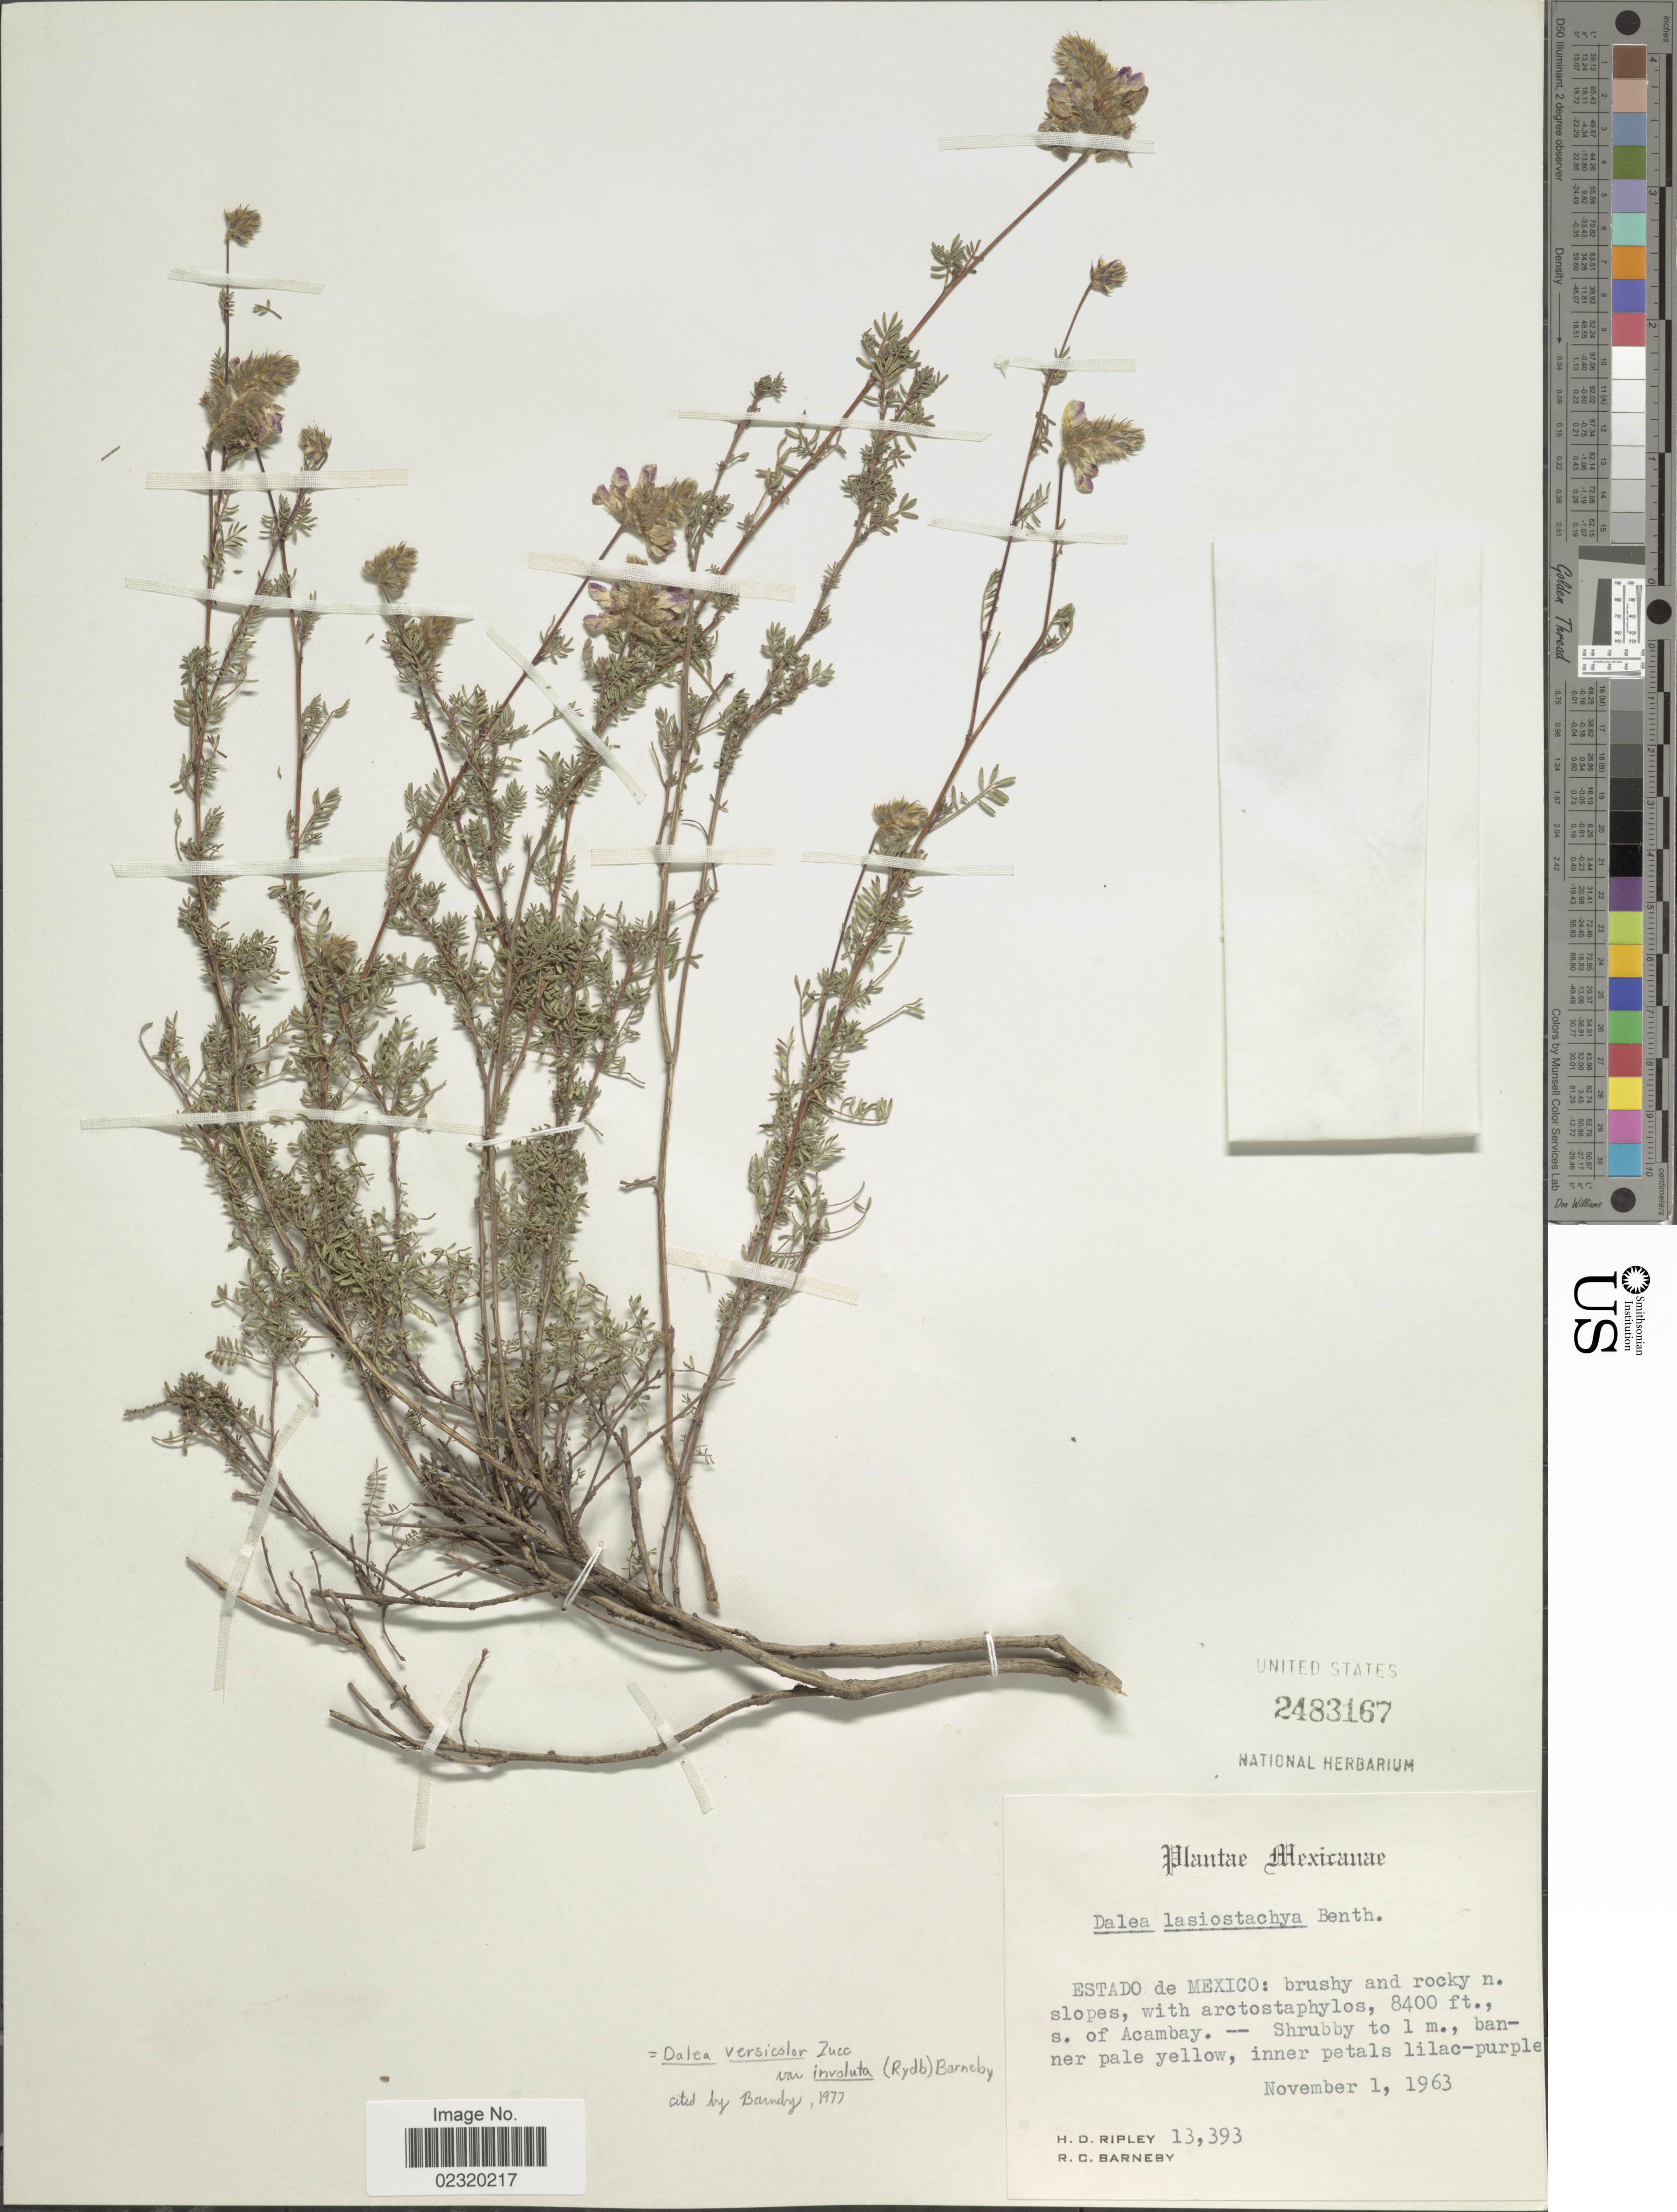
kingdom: Plantae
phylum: Tracheophyta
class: Magnoliopsida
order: Fabales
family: Fabaceae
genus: Dalea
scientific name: Dalea versicolor var. involuta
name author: (Rydb.) Barneby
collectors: H. Ripley & R. C. Barneby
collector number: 13393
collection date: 1963-11-01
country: Mexico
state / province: México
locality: Brushy and rock n. slopes, s. of Acambay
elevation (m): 2560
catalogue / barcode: US 2483167